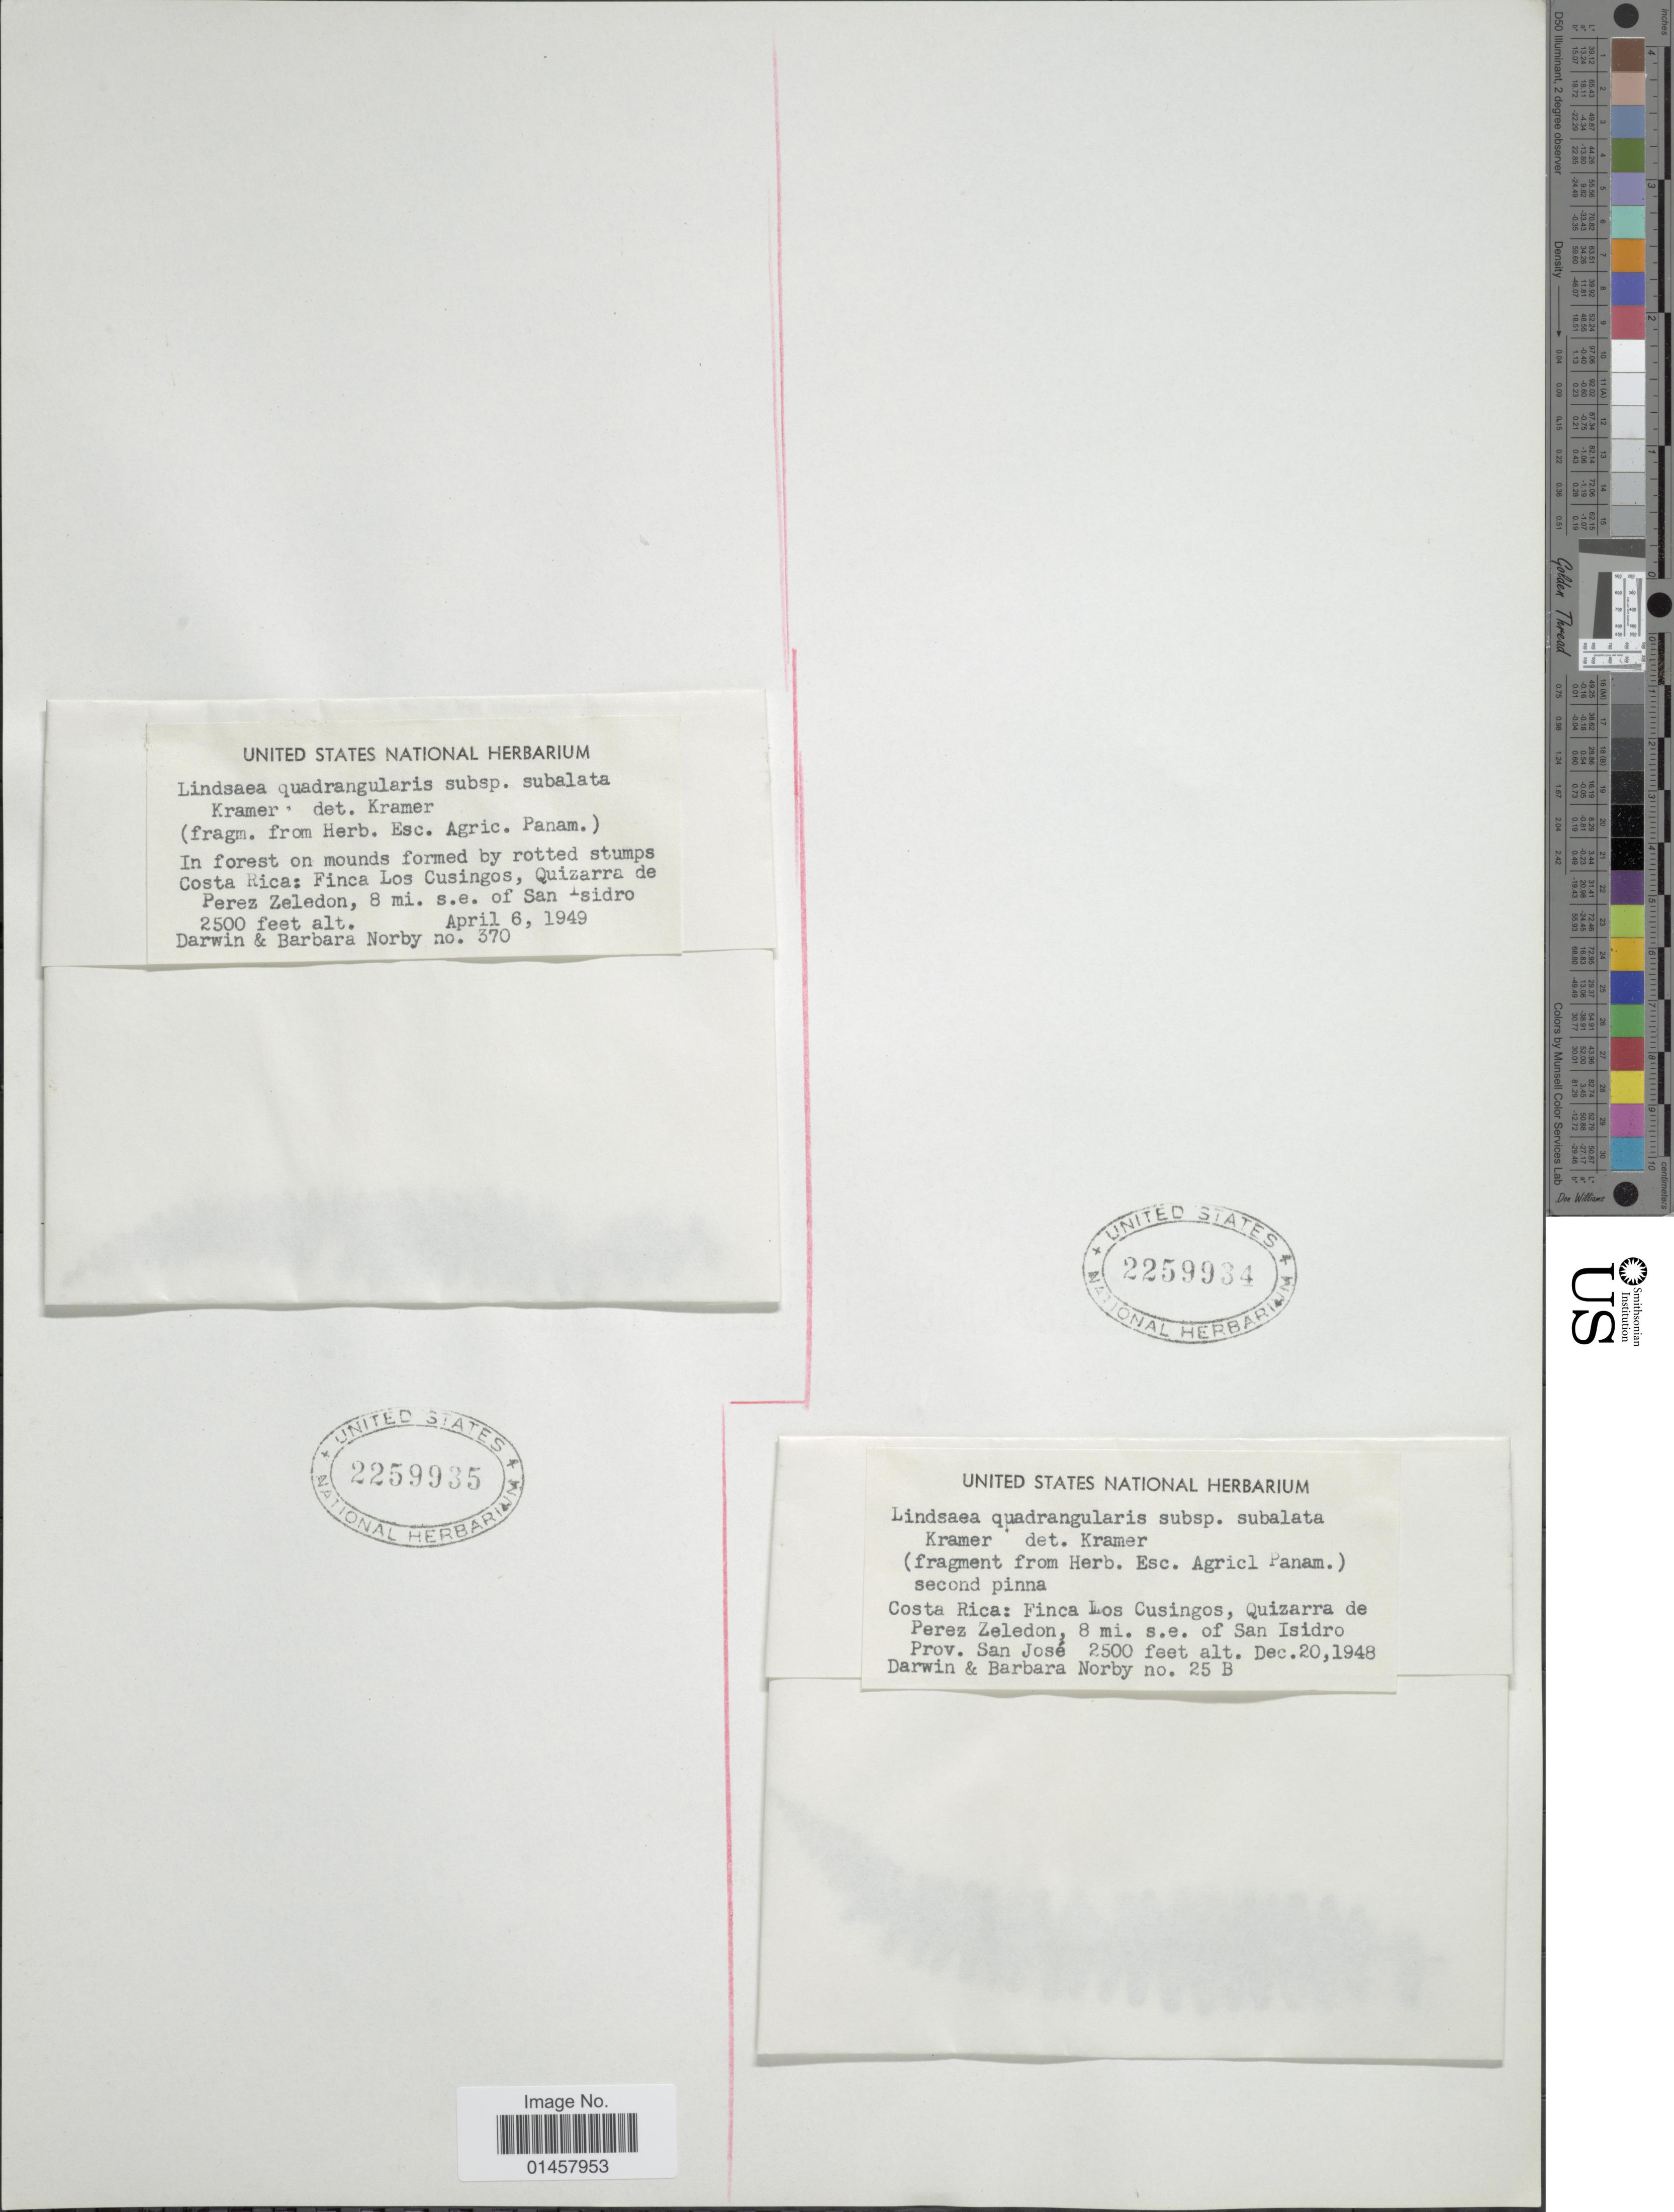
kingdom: Plantae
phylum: Tracheophyta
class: Polypodiopsida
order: Polypodiales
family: Lindsaeaceae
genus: Lindsaea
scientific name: Lindsaea quadrangularis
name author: Raddi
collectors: D. Norby & B. Norby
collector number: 25B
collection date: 1948-12-20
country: Costa Rica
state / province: San José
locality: Costa Rica: Finca Los Cusingoss, Quizarra de Perez Zeledon, 8mi. s.e. of San Isidro, Prov. San José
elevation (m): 762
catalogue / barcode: US 2259934